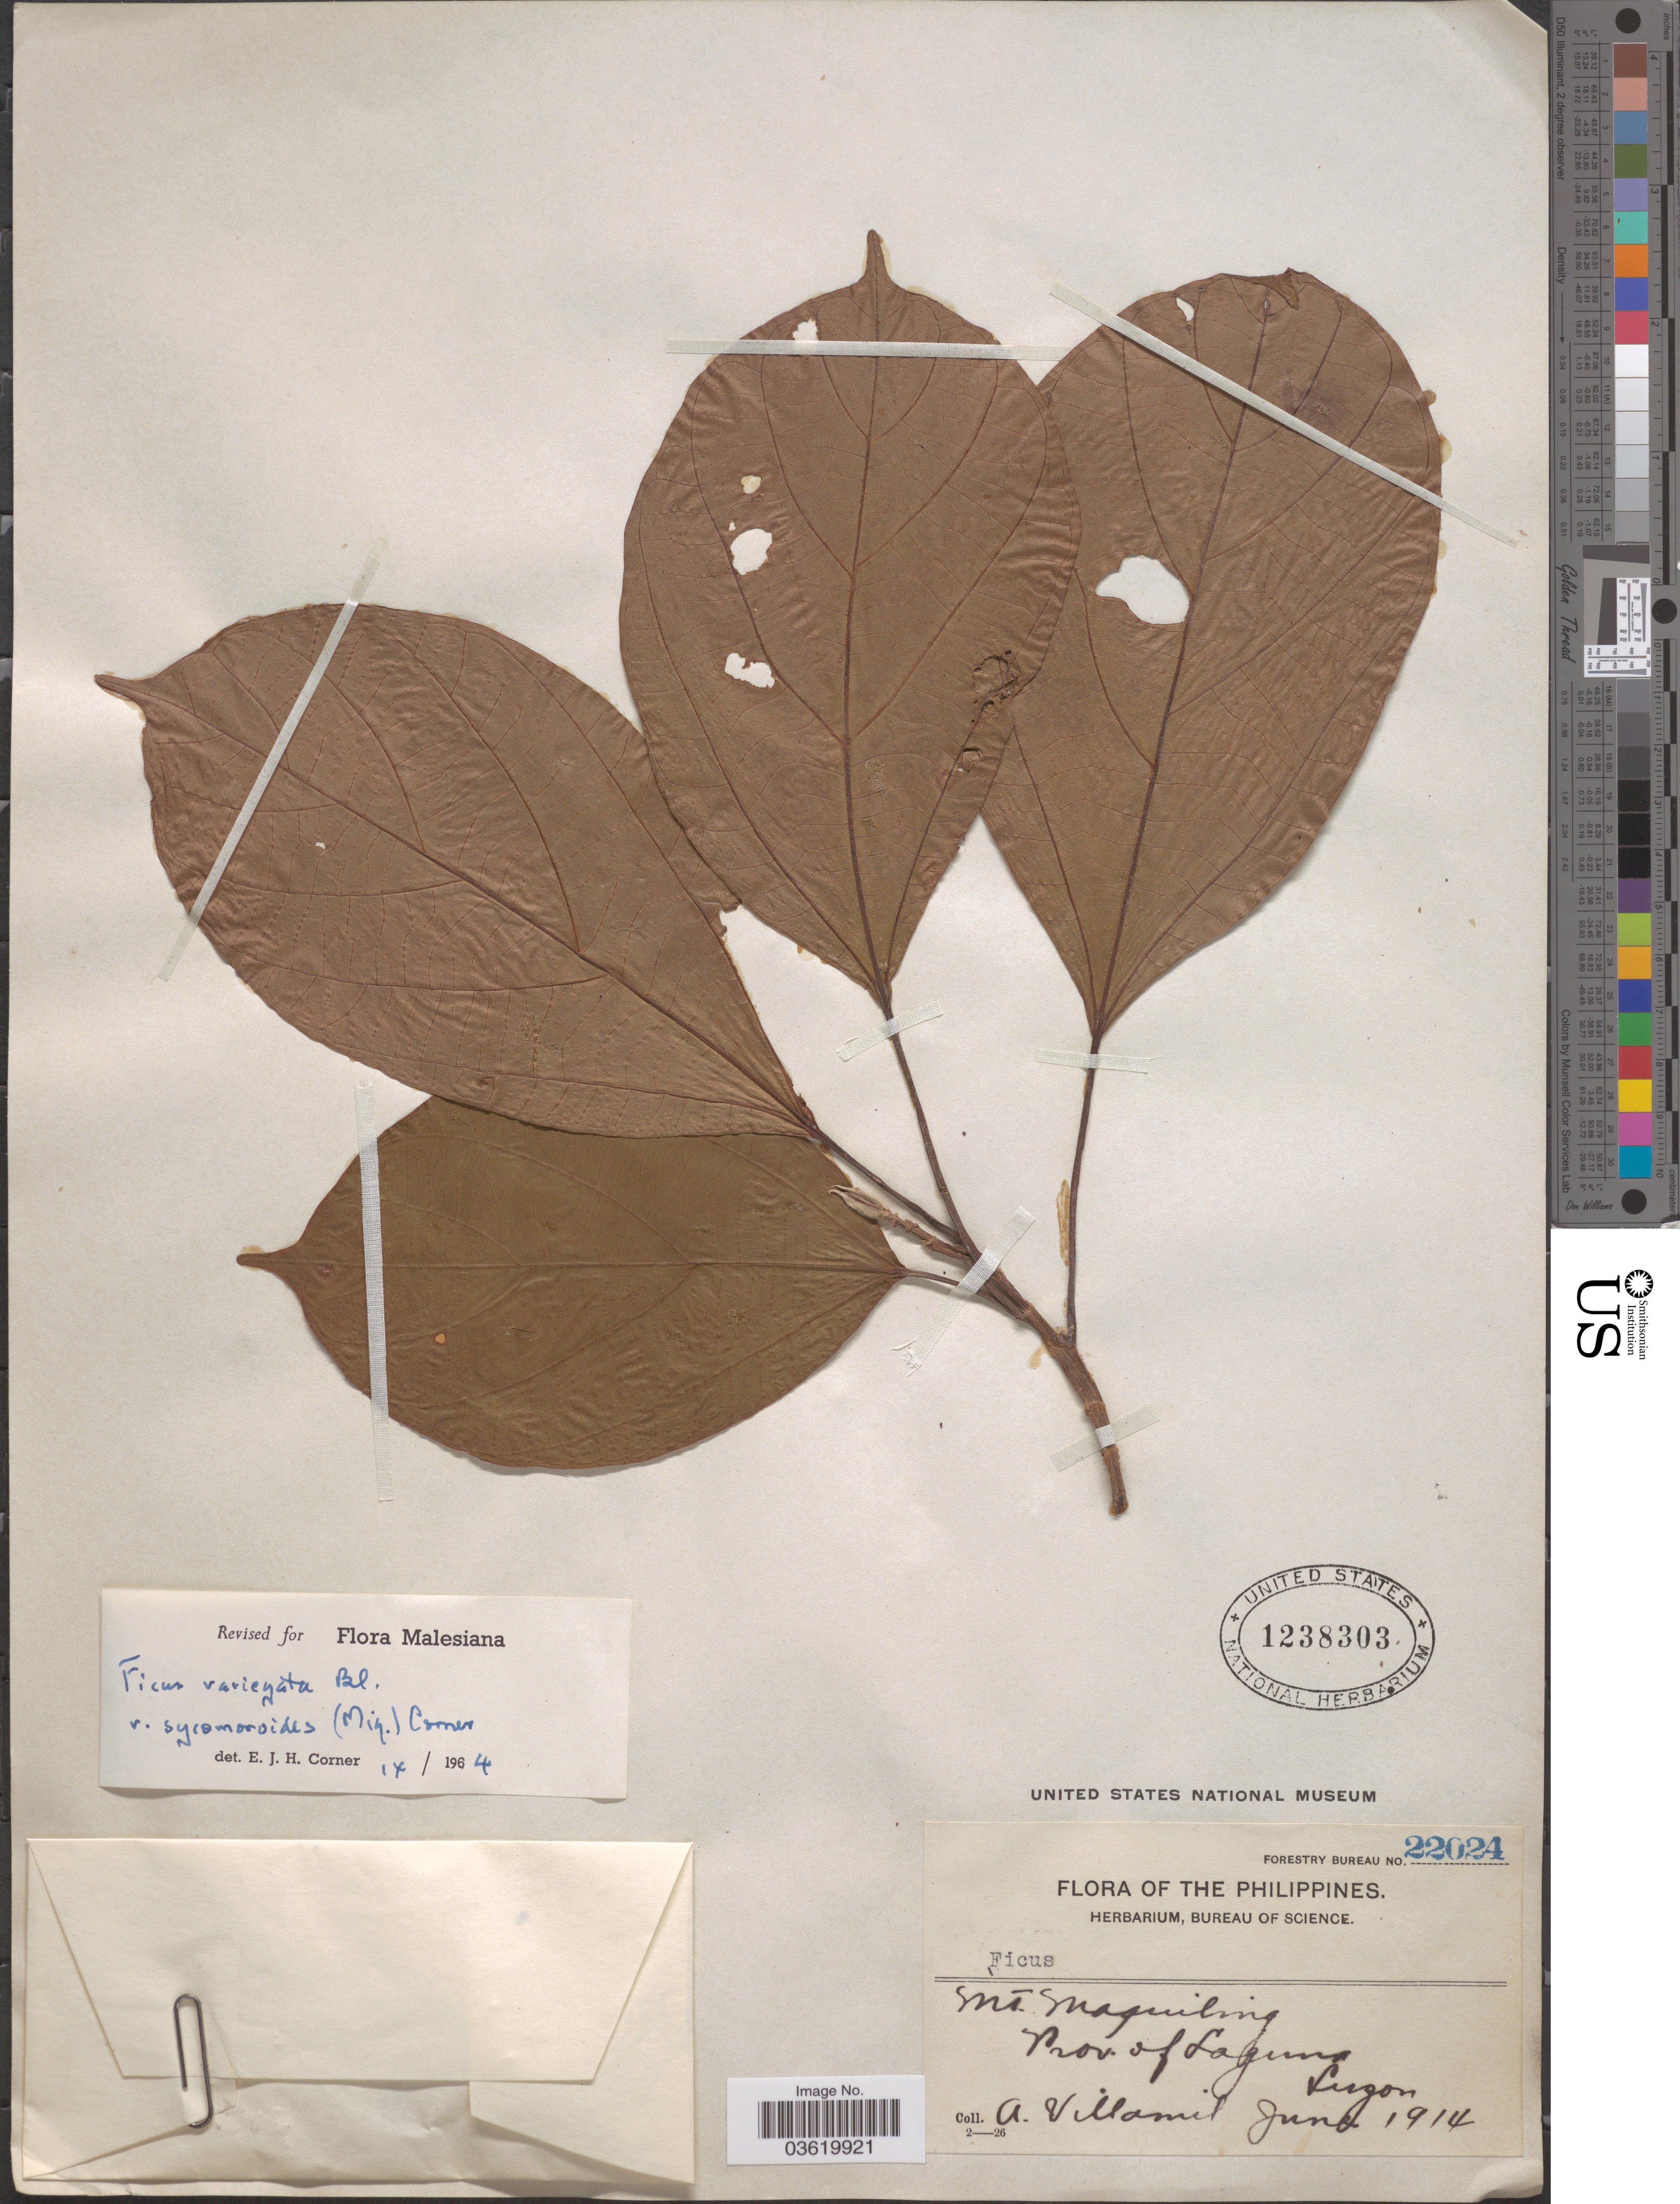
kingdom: Plantae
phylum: Tracheophyta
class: Magnoliopsida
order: Rosales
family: Moraceae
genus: Ficus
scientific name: Ficus variegata var. sycomoroides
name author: (Miq.) Corner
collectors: A. Villamil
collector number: Forestry Bureau 22024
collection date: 1914-06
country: Philippines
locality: Mt. Maquiling. Prov. of Laguna. Luzon.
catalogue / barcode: US 1238303